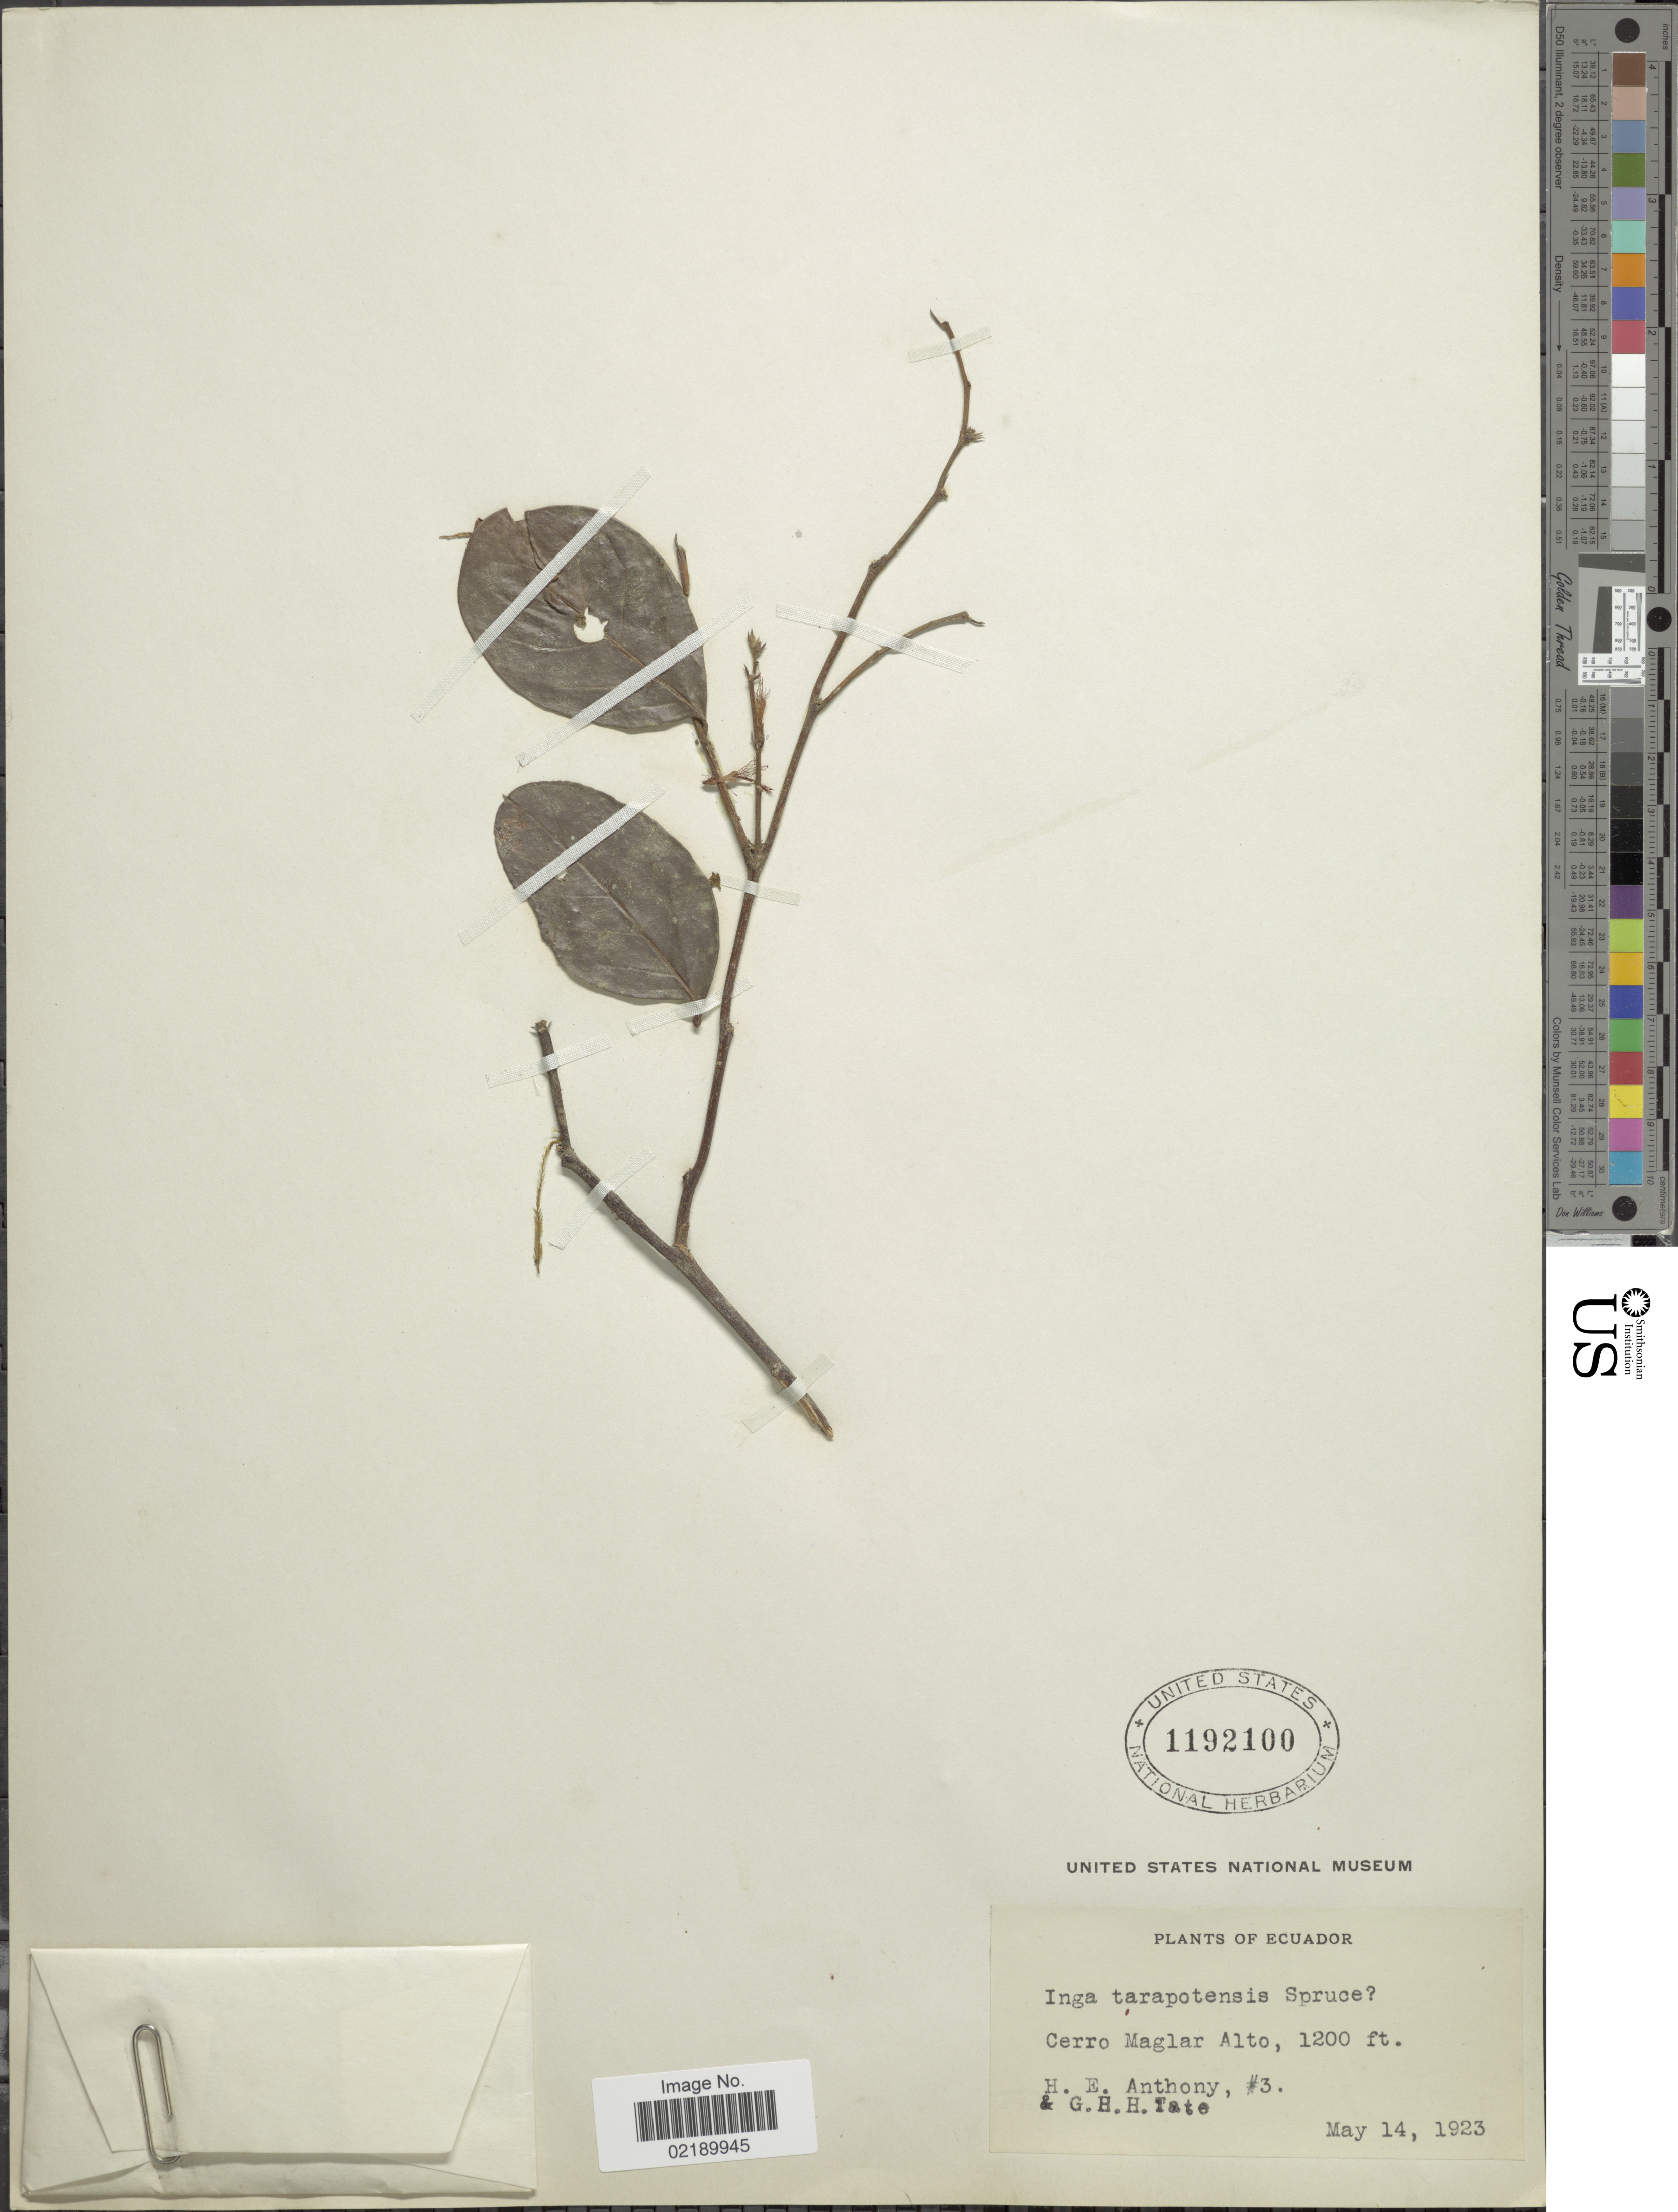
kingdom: Plantae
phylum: Tracheophyta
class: Magnoliopsida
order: Fabales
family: Fabaceae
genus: Inga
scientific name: Inga tarapotensis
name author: Benth. ex Spruce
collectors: H. E. Anthony & G. H. H.Tate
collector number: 3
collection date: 1923-05-14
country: Ecuador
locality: Cerro Maglar Alto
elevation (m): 366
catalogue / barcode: US 1192100